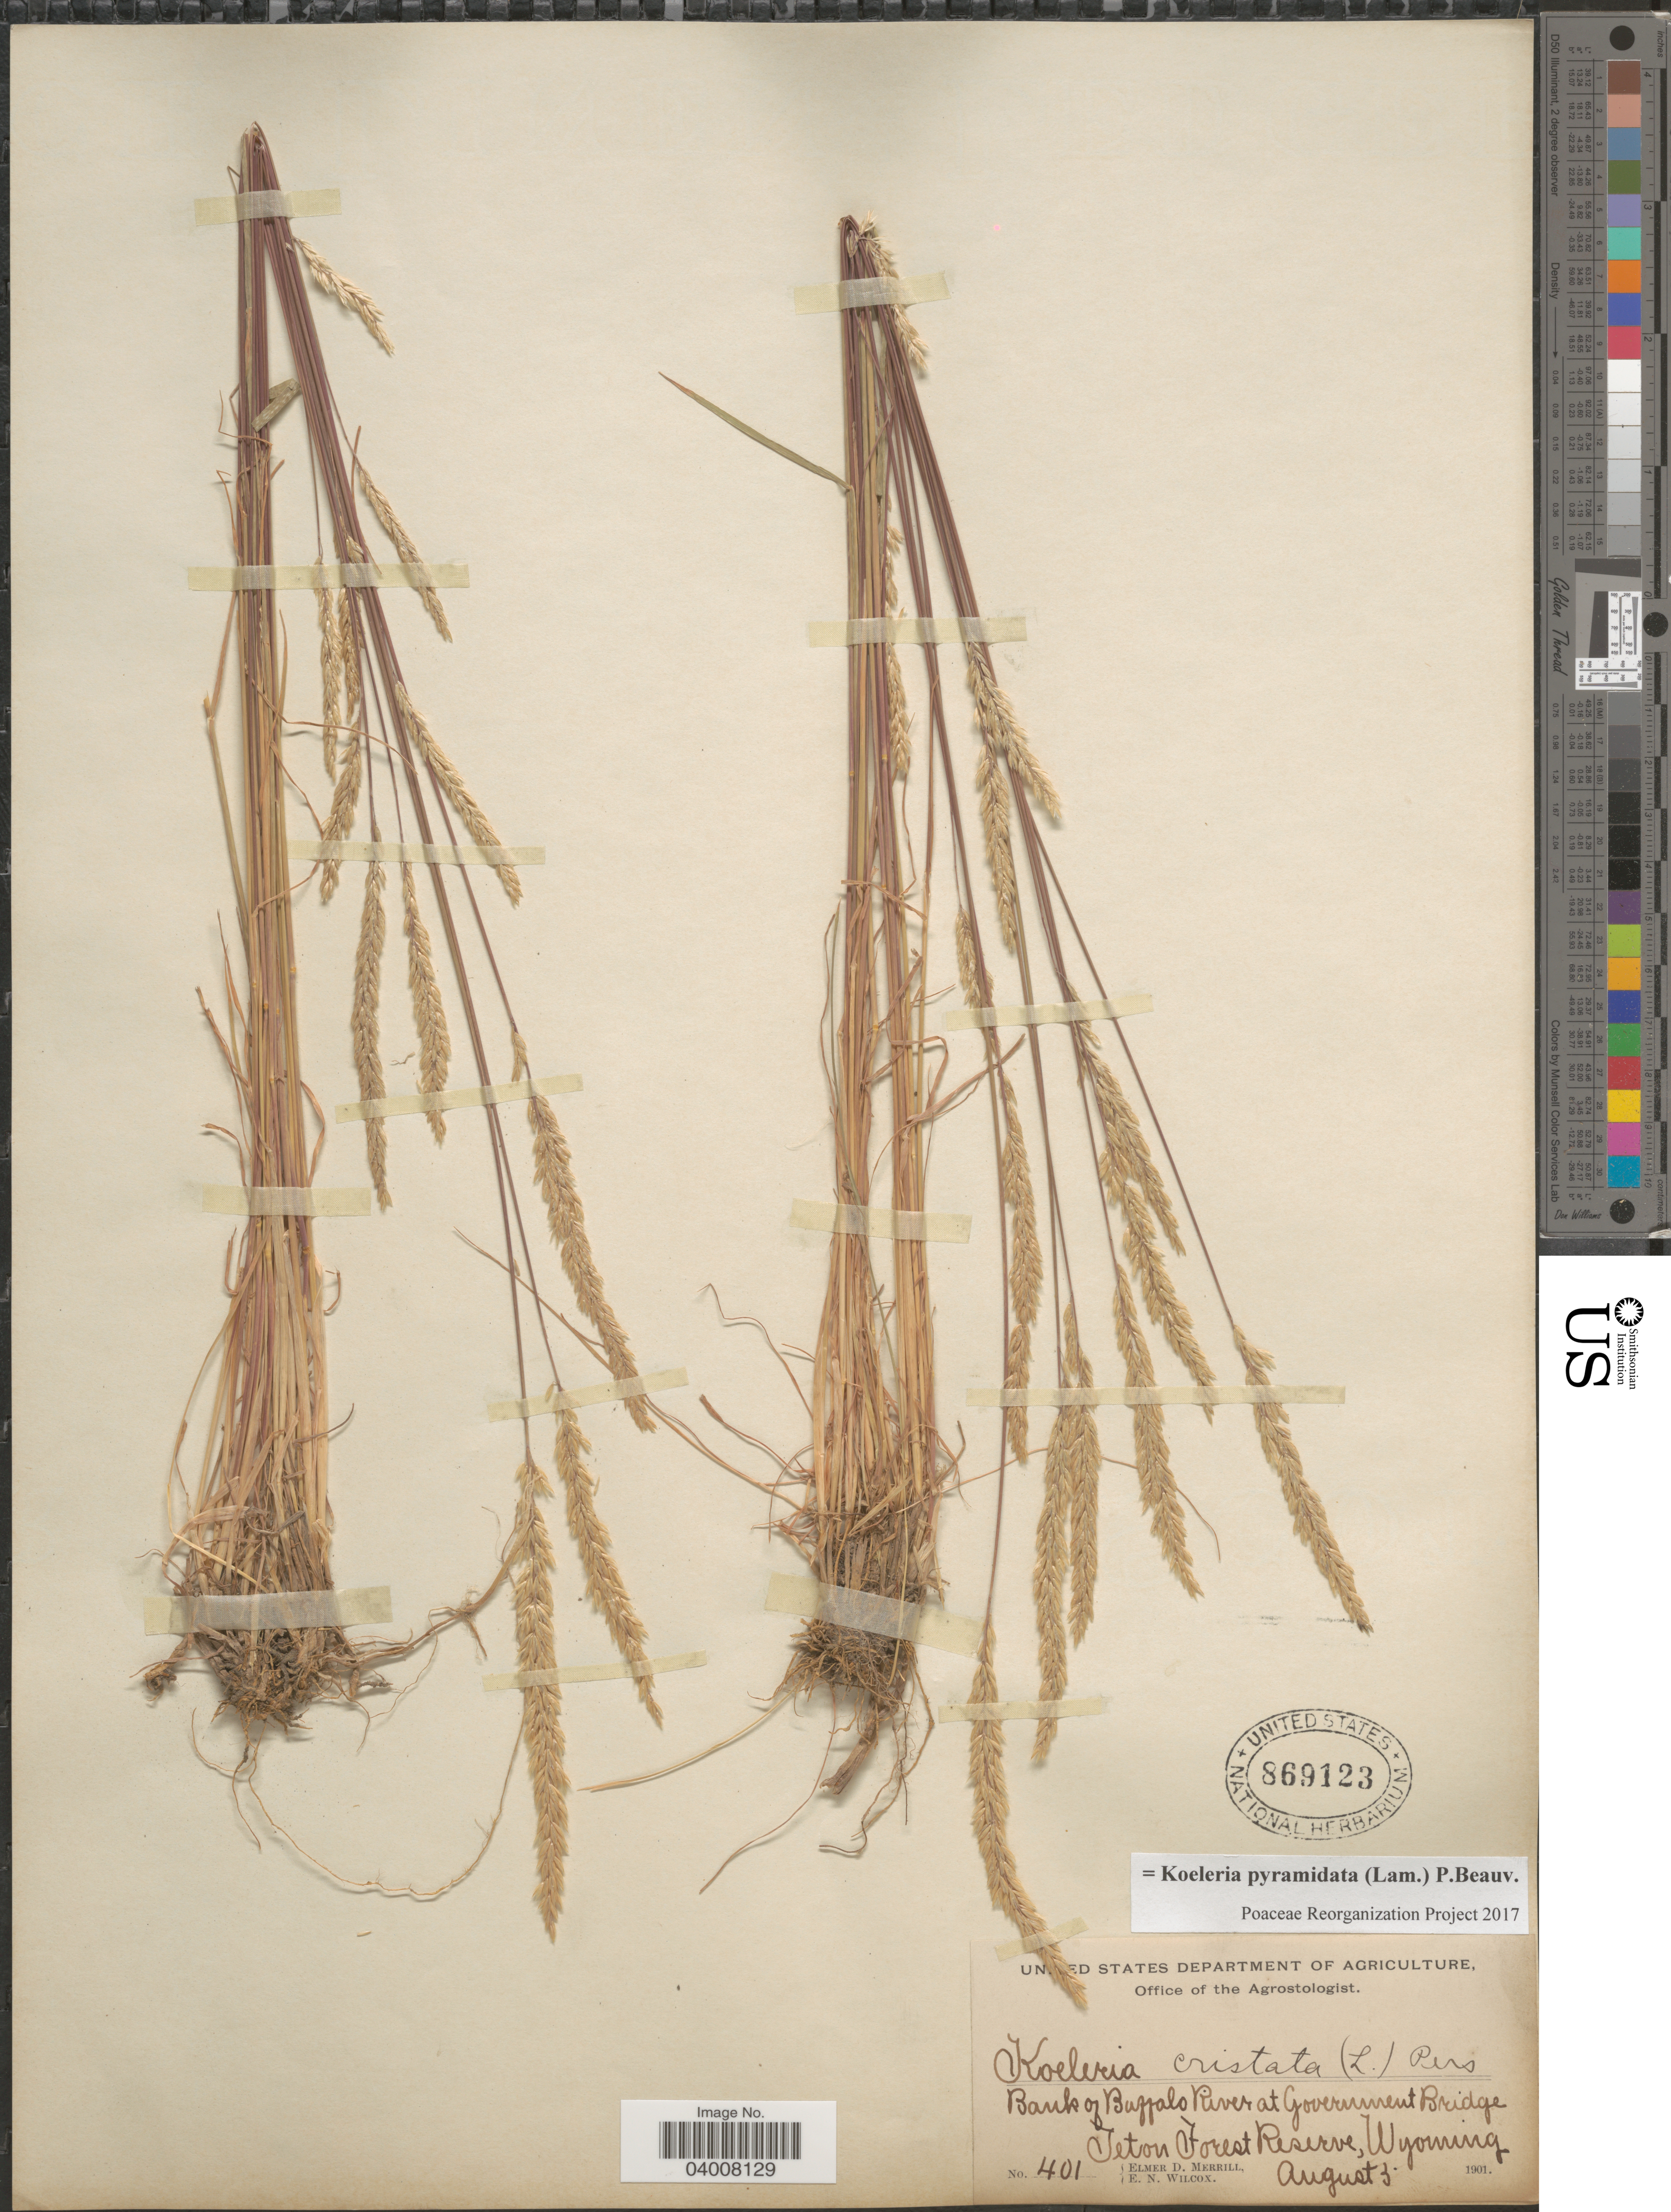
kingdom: Plantae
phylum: Tracheophyta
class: Liliopsida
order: Poales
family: Poaceae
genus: Koeleria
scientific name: Koeleria pyramidata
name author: (Lam.) P. Beauv.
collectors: E. D. Merrill & E. Wilcox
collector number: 401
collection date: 1901-08-03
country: United States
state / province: Wyoming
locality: Banks of Buffalo River at Government Bridge. Teton Forest Reserve.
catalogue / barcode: US 869123